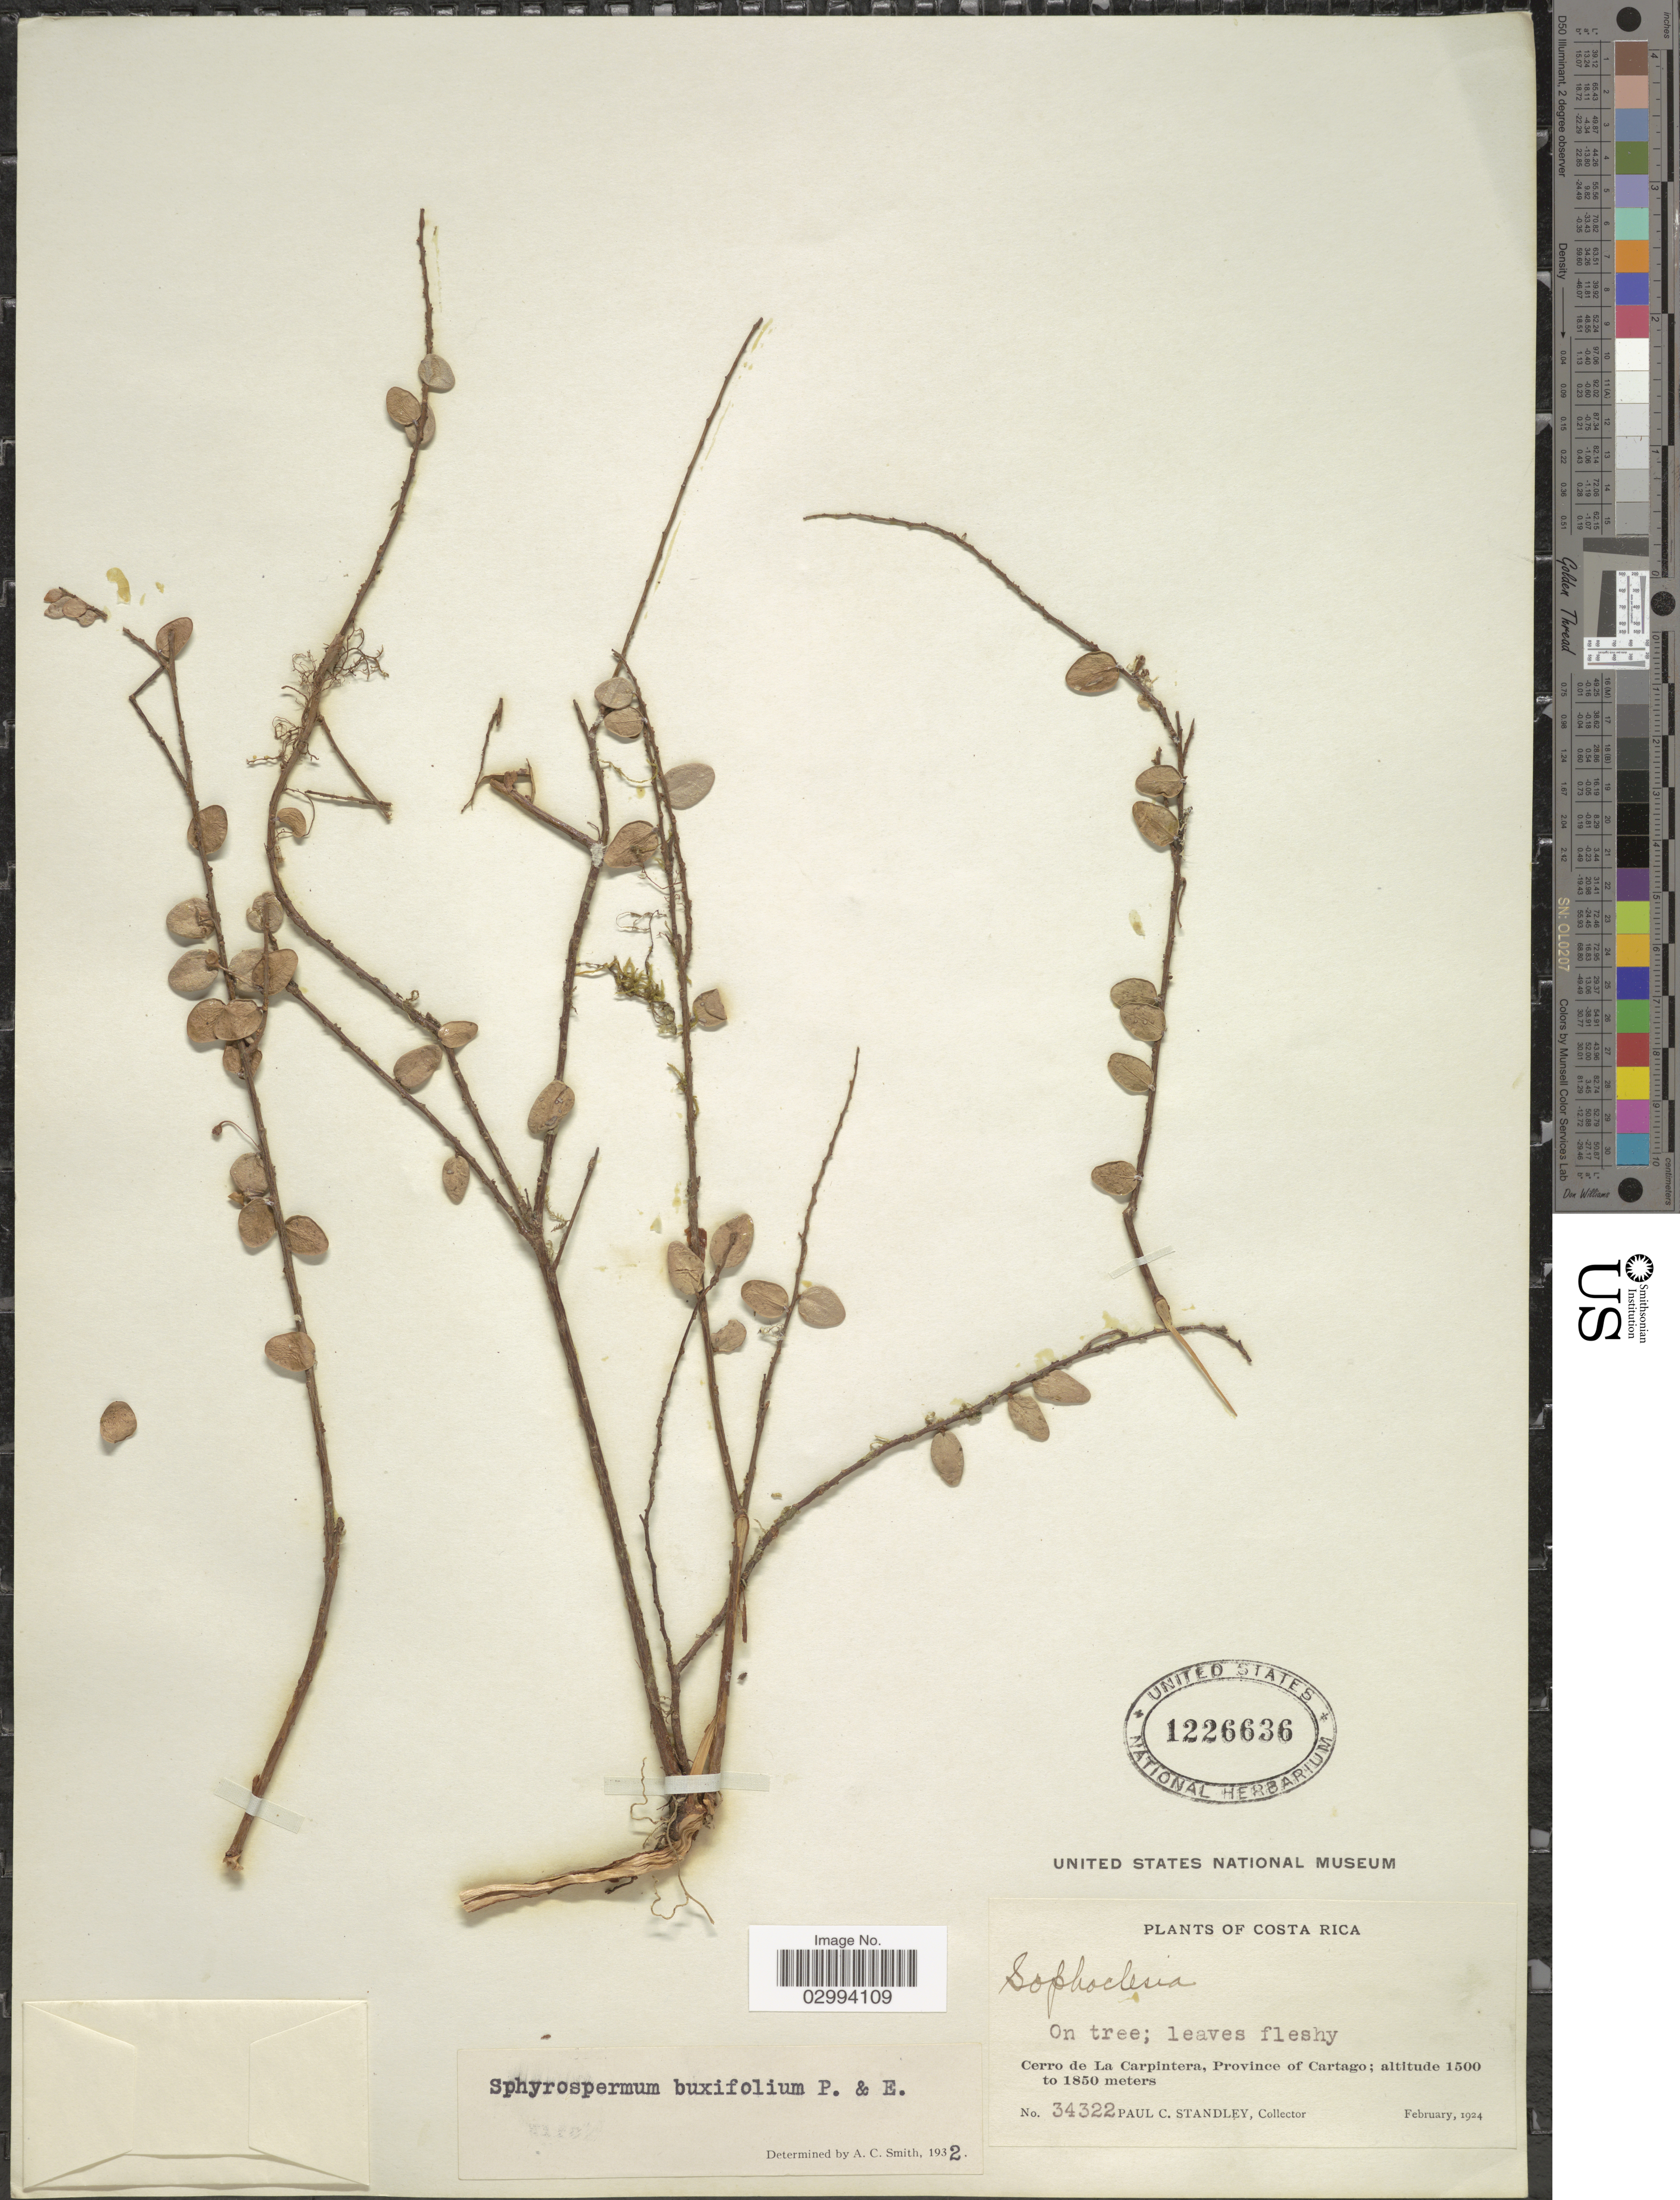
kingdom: Plantae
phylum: Tracheophyta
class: Magnoliopsida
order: Ericales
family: Ericaceae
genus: Sphyrospermum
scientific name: Sphyrospermum buxifolium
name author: Poepp. & Endl.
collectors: P. C. Standley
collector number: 34322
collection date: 1924-02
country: Costa Rica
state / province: Cartago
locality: Cerro de La Carpintera.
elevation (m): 1500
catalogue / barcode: US 1226636